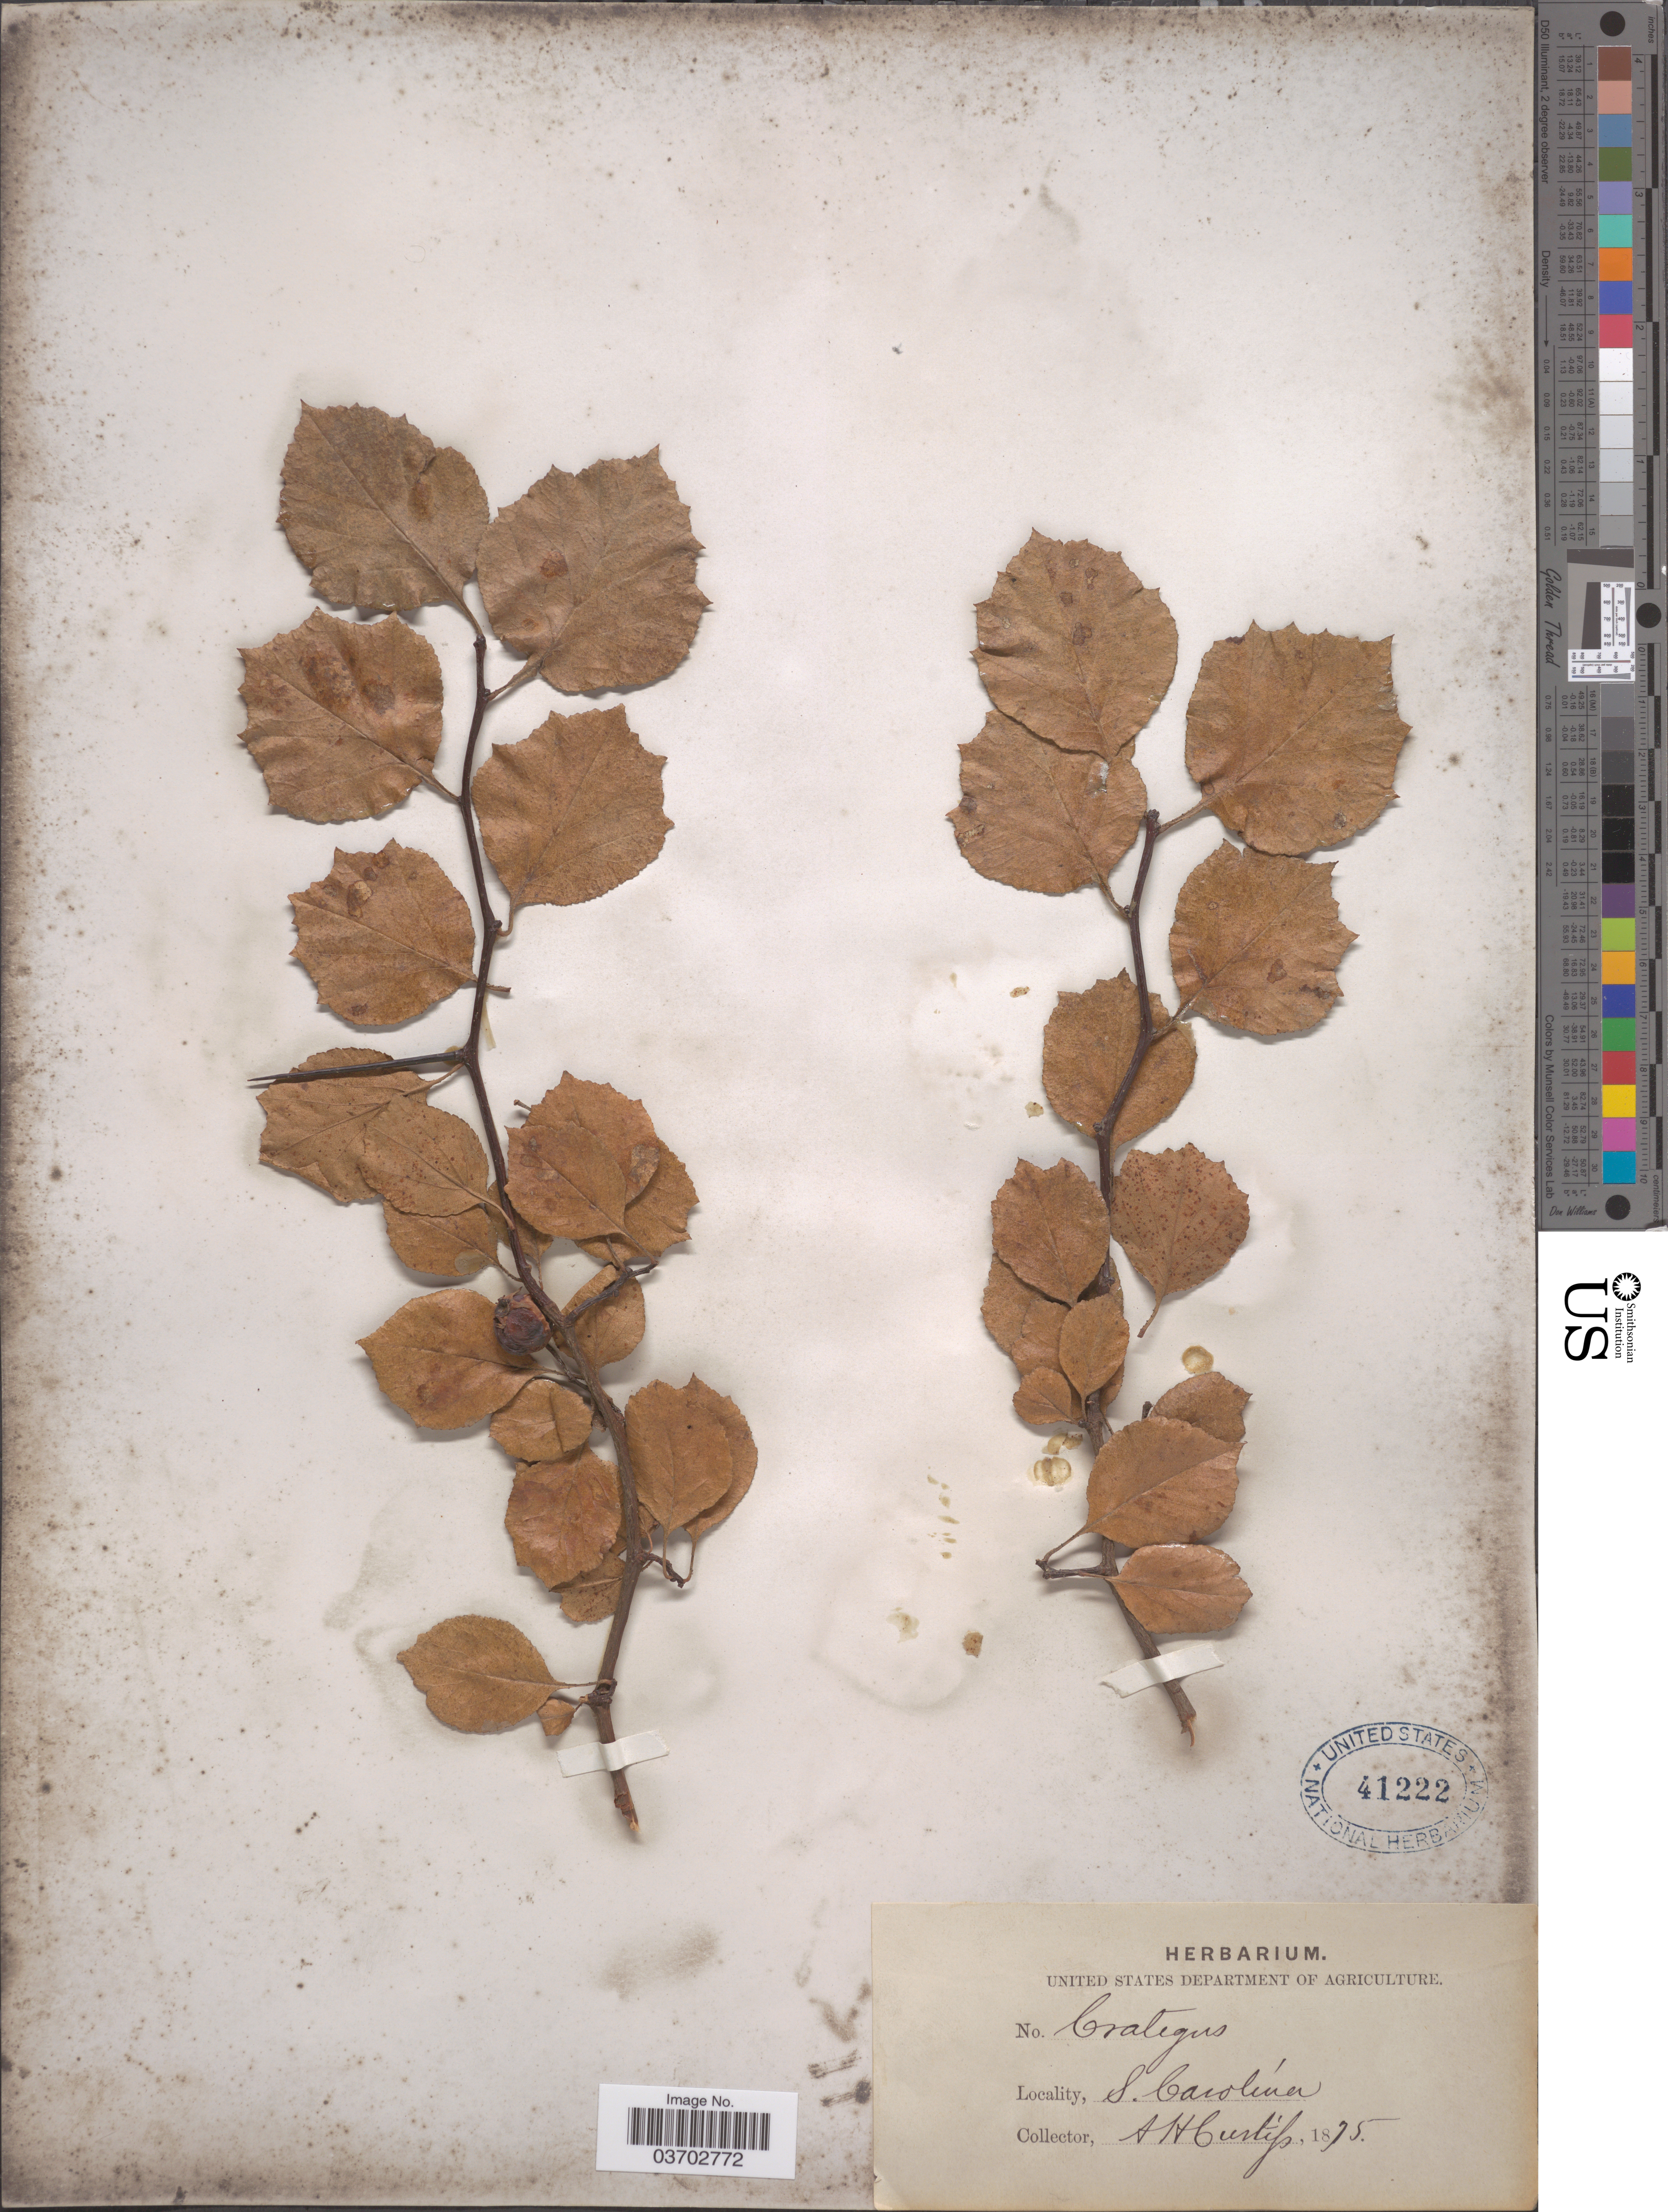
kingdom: Plantae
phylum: Tracheophyta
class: Magnoliopsida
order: Rosales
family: Rosaceae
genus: Crataegus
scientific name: Crataegus sp.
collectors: A. H. Curtiss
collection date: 1875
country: United States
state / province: South Carolina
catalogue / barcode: US 41222